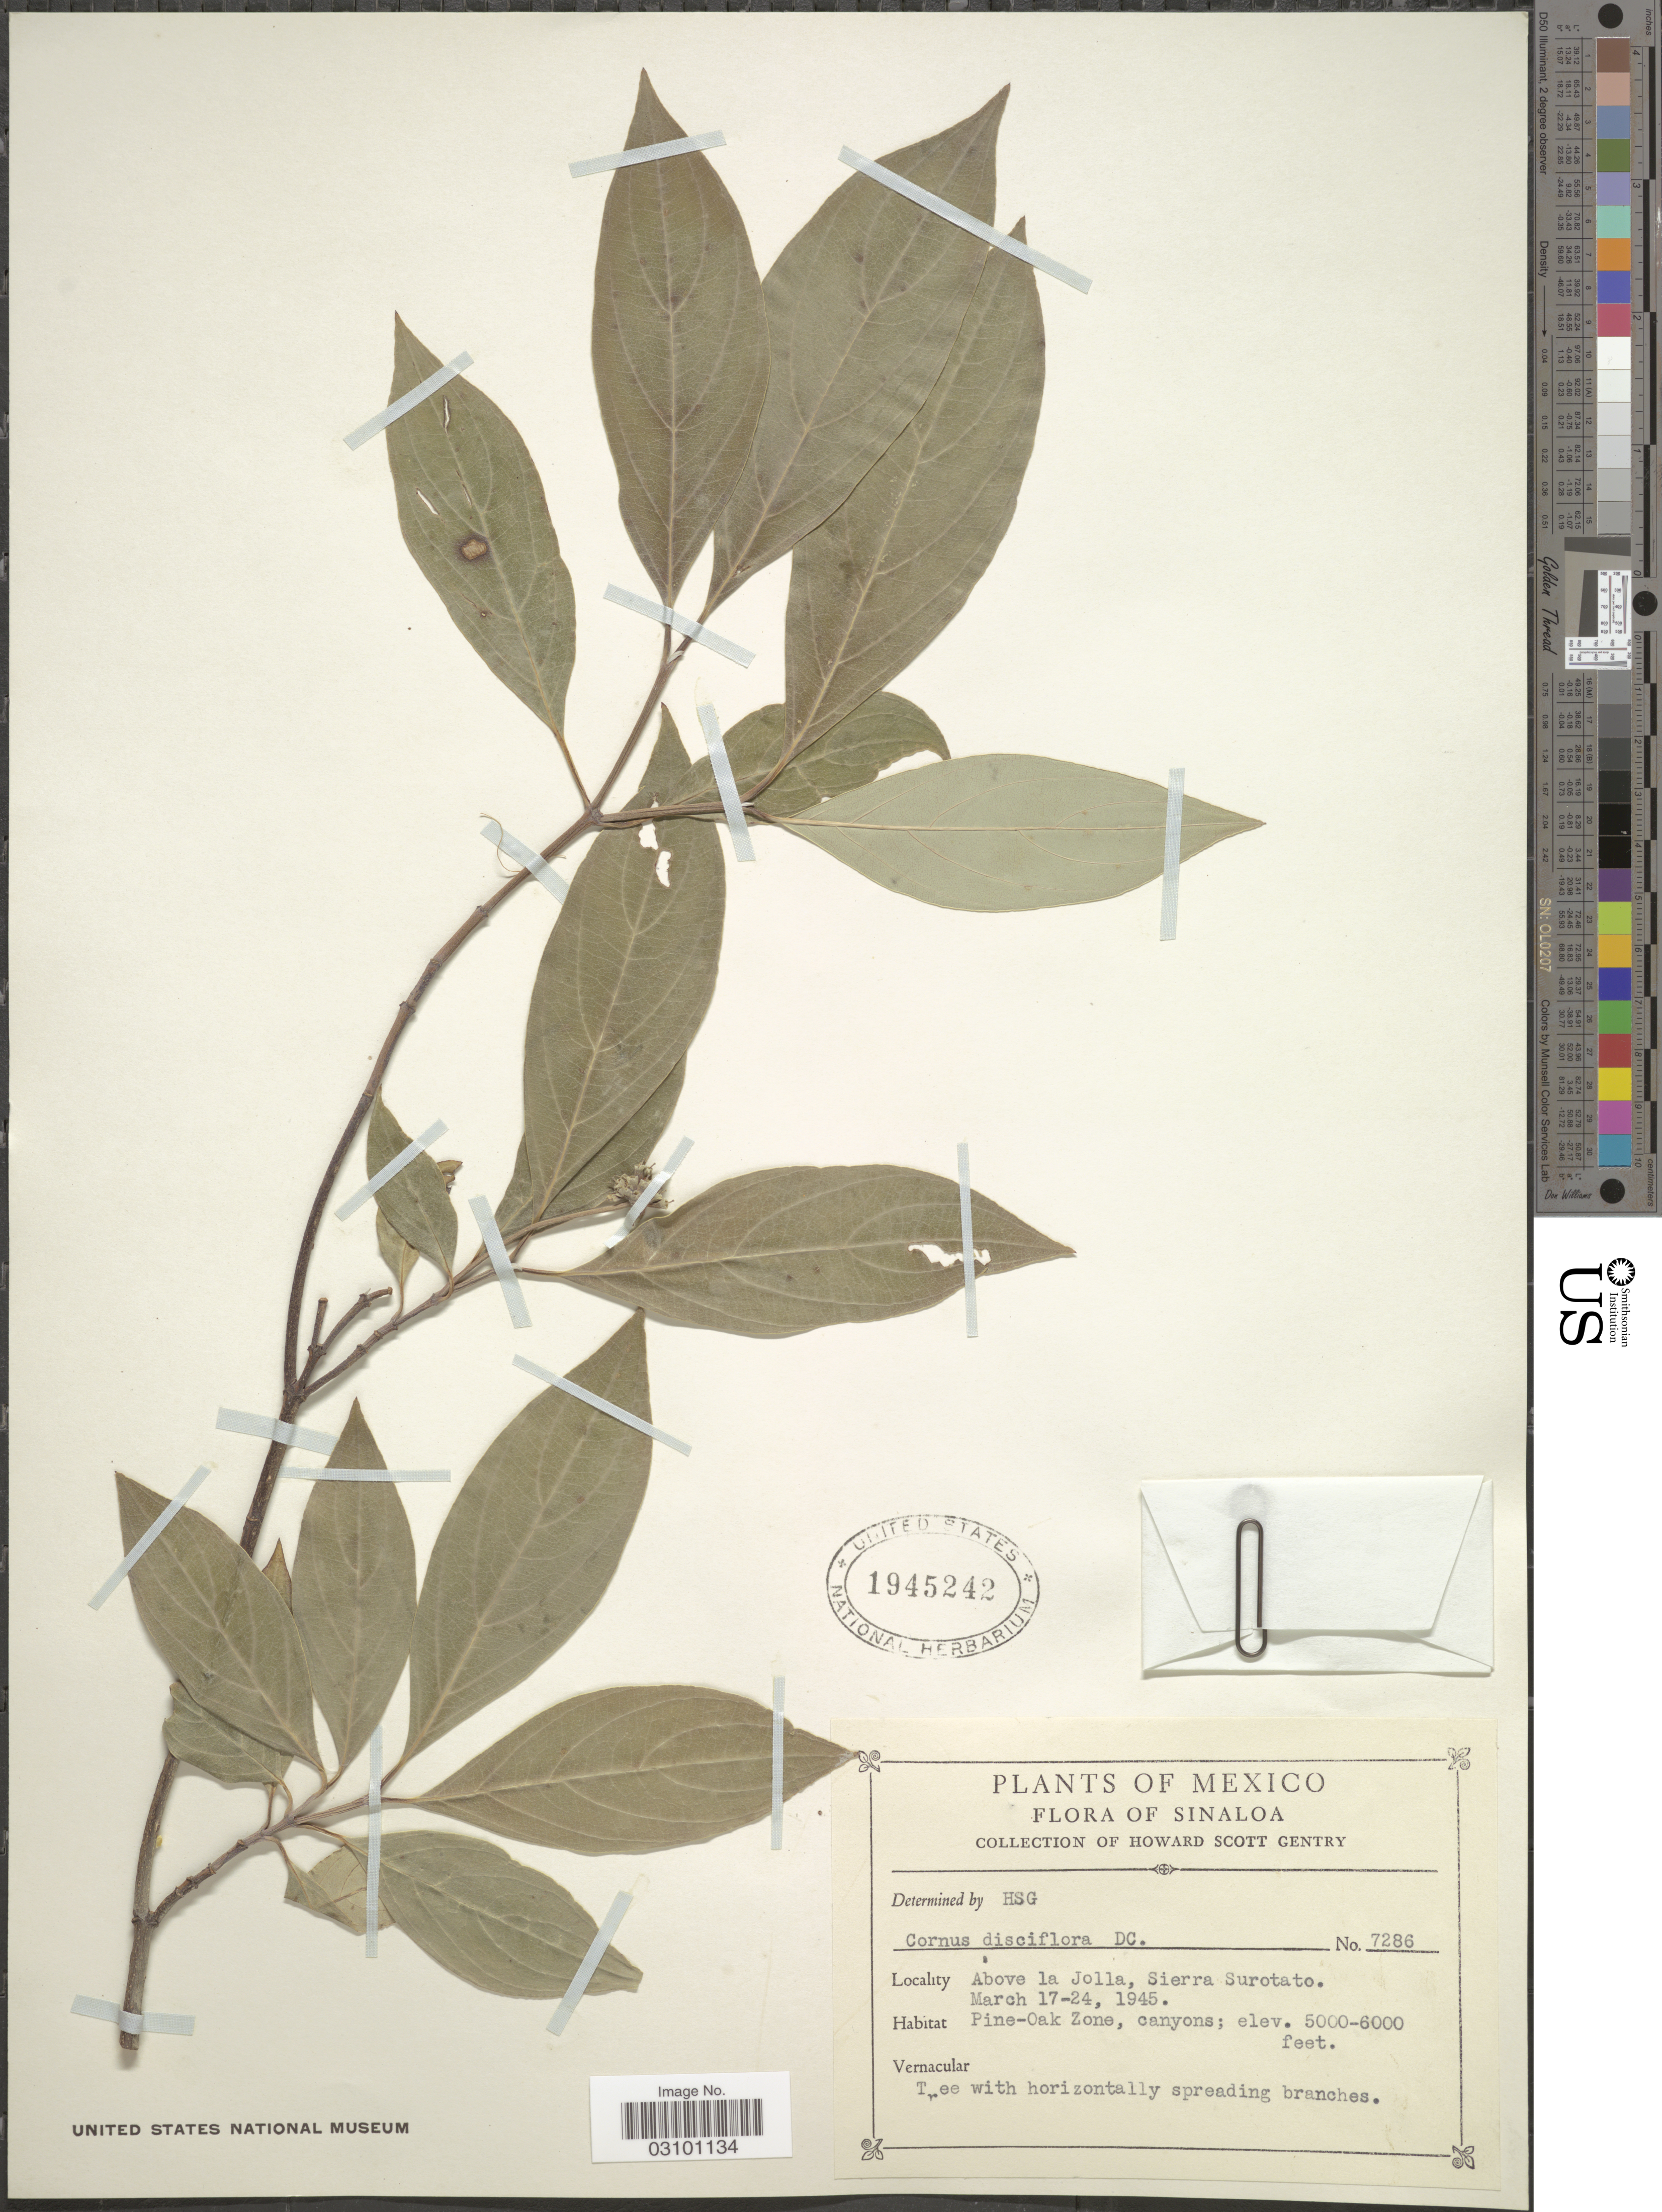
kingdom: Plantae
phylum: Tracheophyta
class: Magnoliopsida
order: Cornales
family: Cornaceae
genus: Cornus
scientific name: Cornus disciflora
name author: Moc. & Sessé ex DC.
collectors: H. S. Gentry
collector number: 7286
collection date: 1945-03-17/1945-03-24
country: Mexico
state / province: Sinaloa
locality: Above la Jolla, Sierra Surotato.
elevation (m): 1524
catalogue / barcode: US 1945242